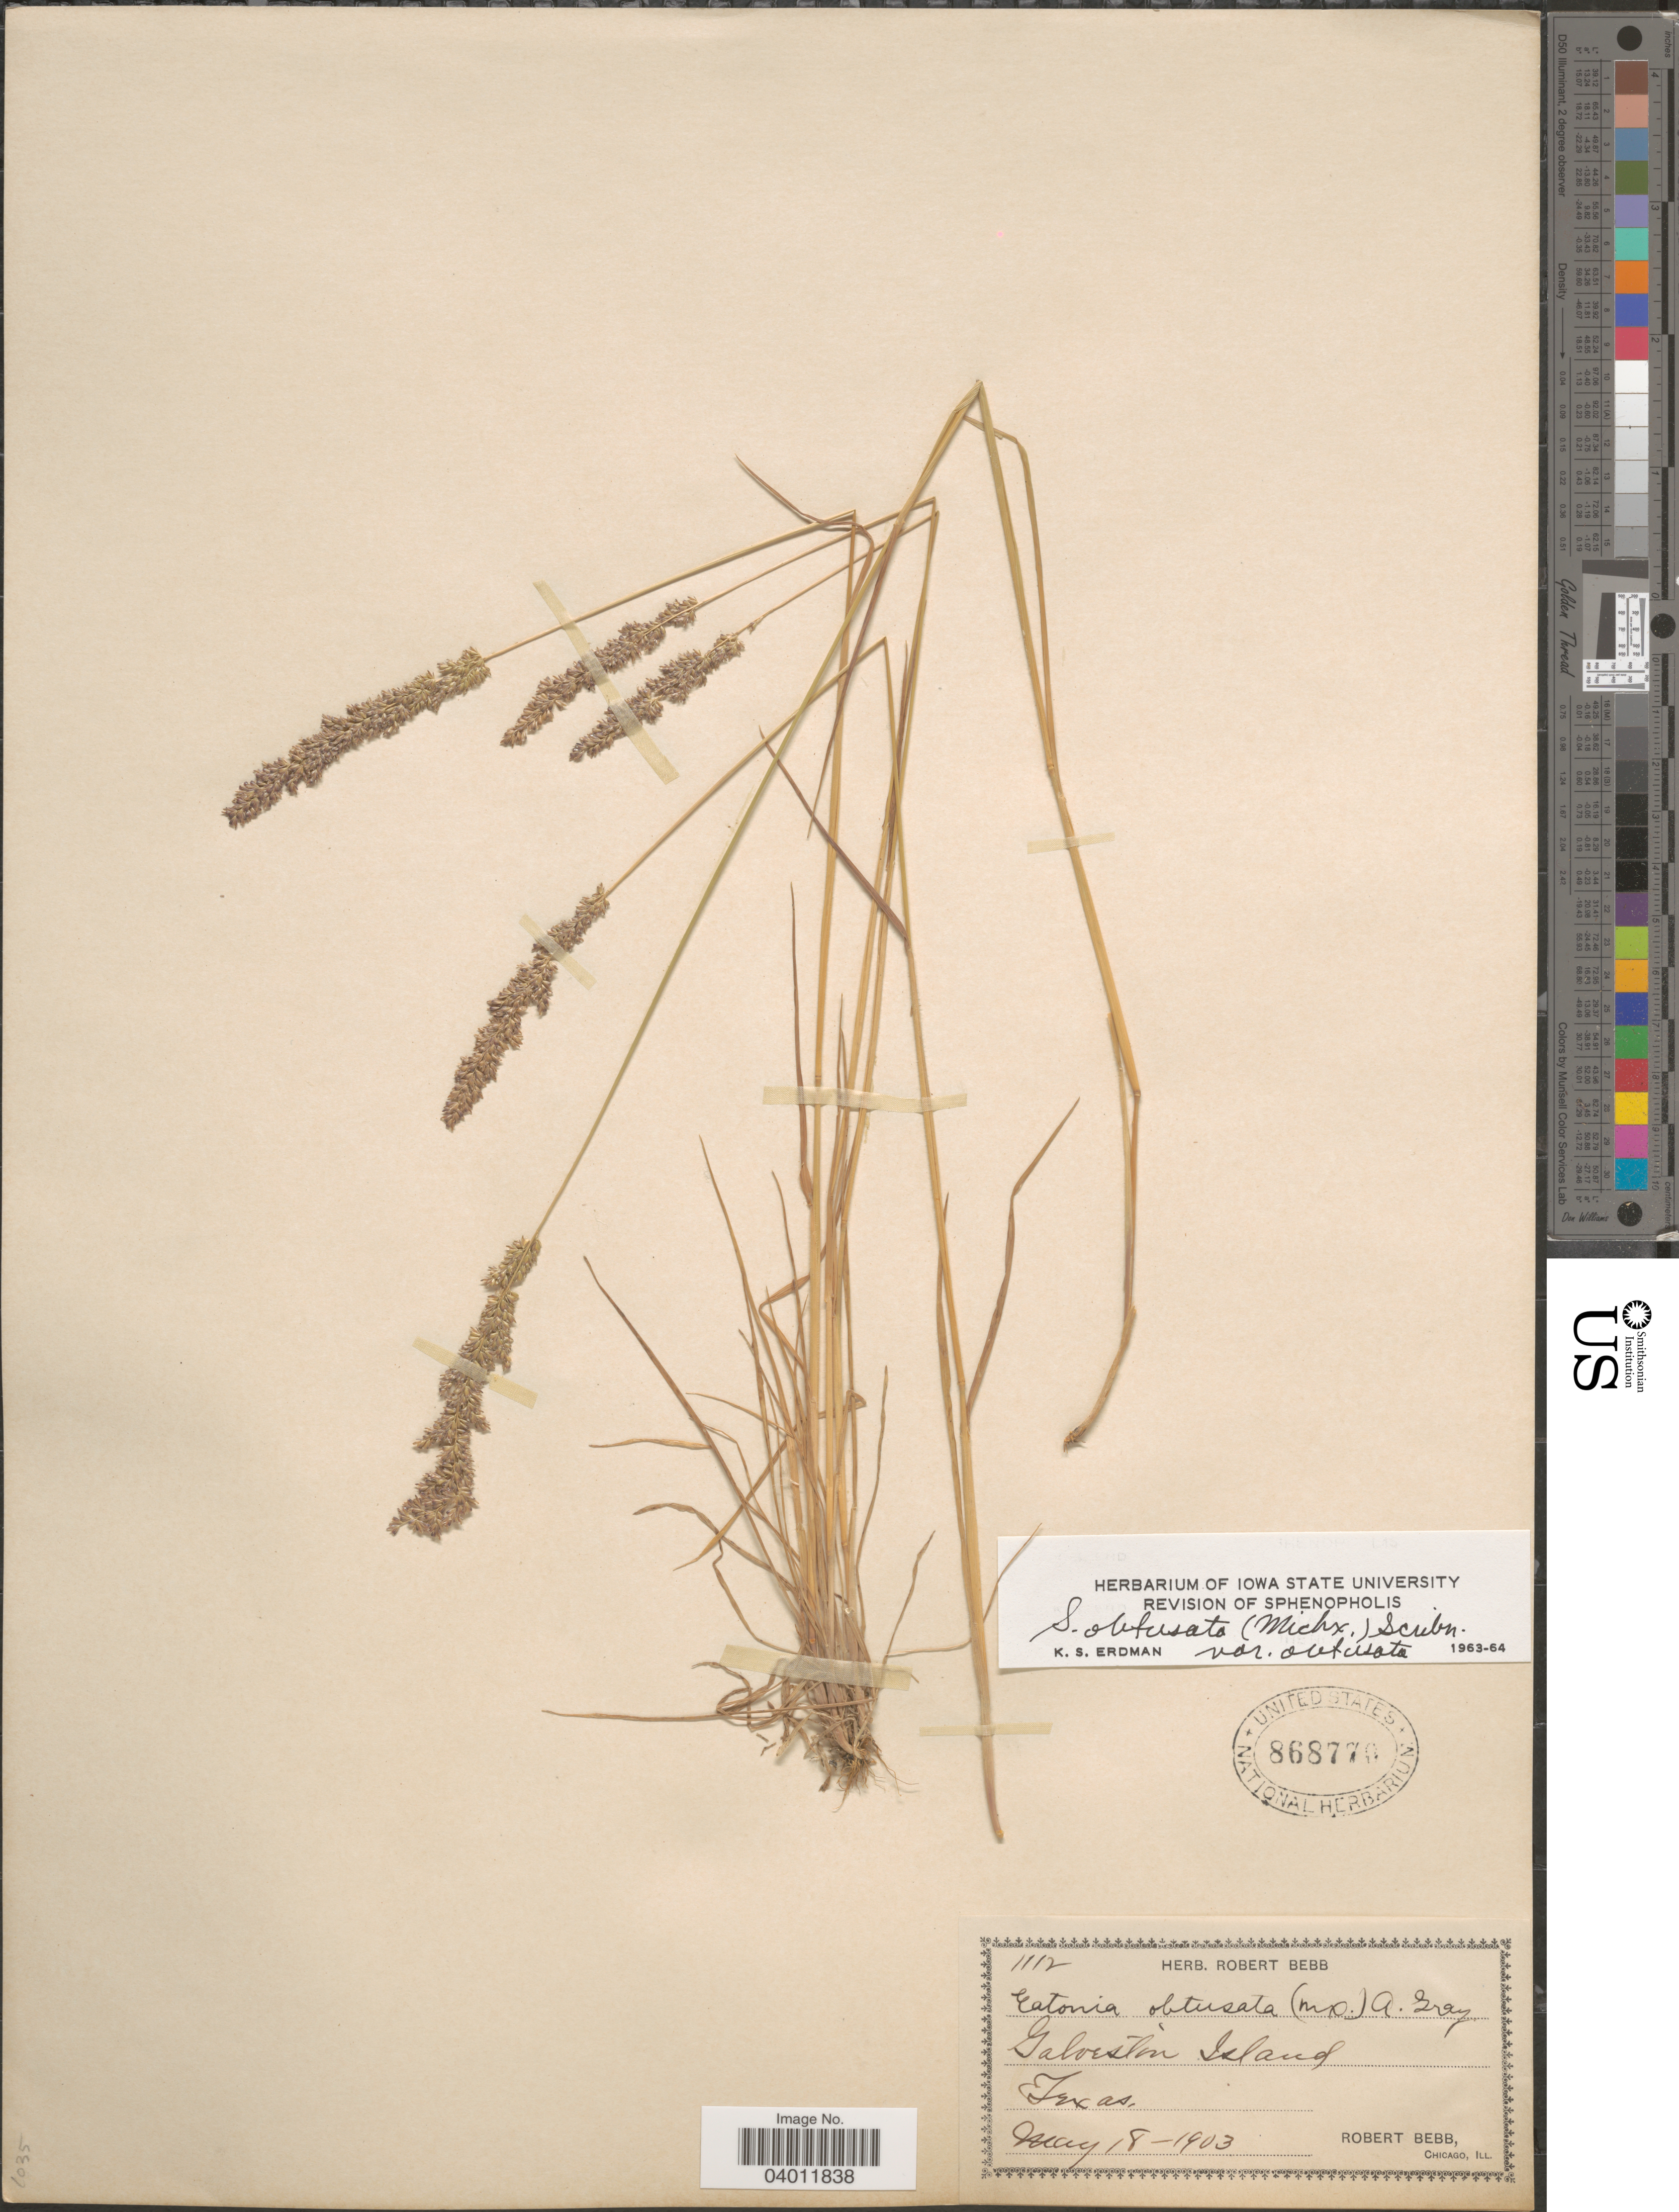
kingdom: Plantae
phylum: Tracheophyta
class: Liliopsida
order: Poales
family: Poaceae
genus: Sphenopholis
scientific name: Sphenopholis obtusata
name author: (Michx.) Scribn.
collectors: R. Bebb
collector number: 1112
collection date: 1903-05-18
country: United States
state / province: Texas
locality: Galveston Island.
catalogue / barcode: US 868770